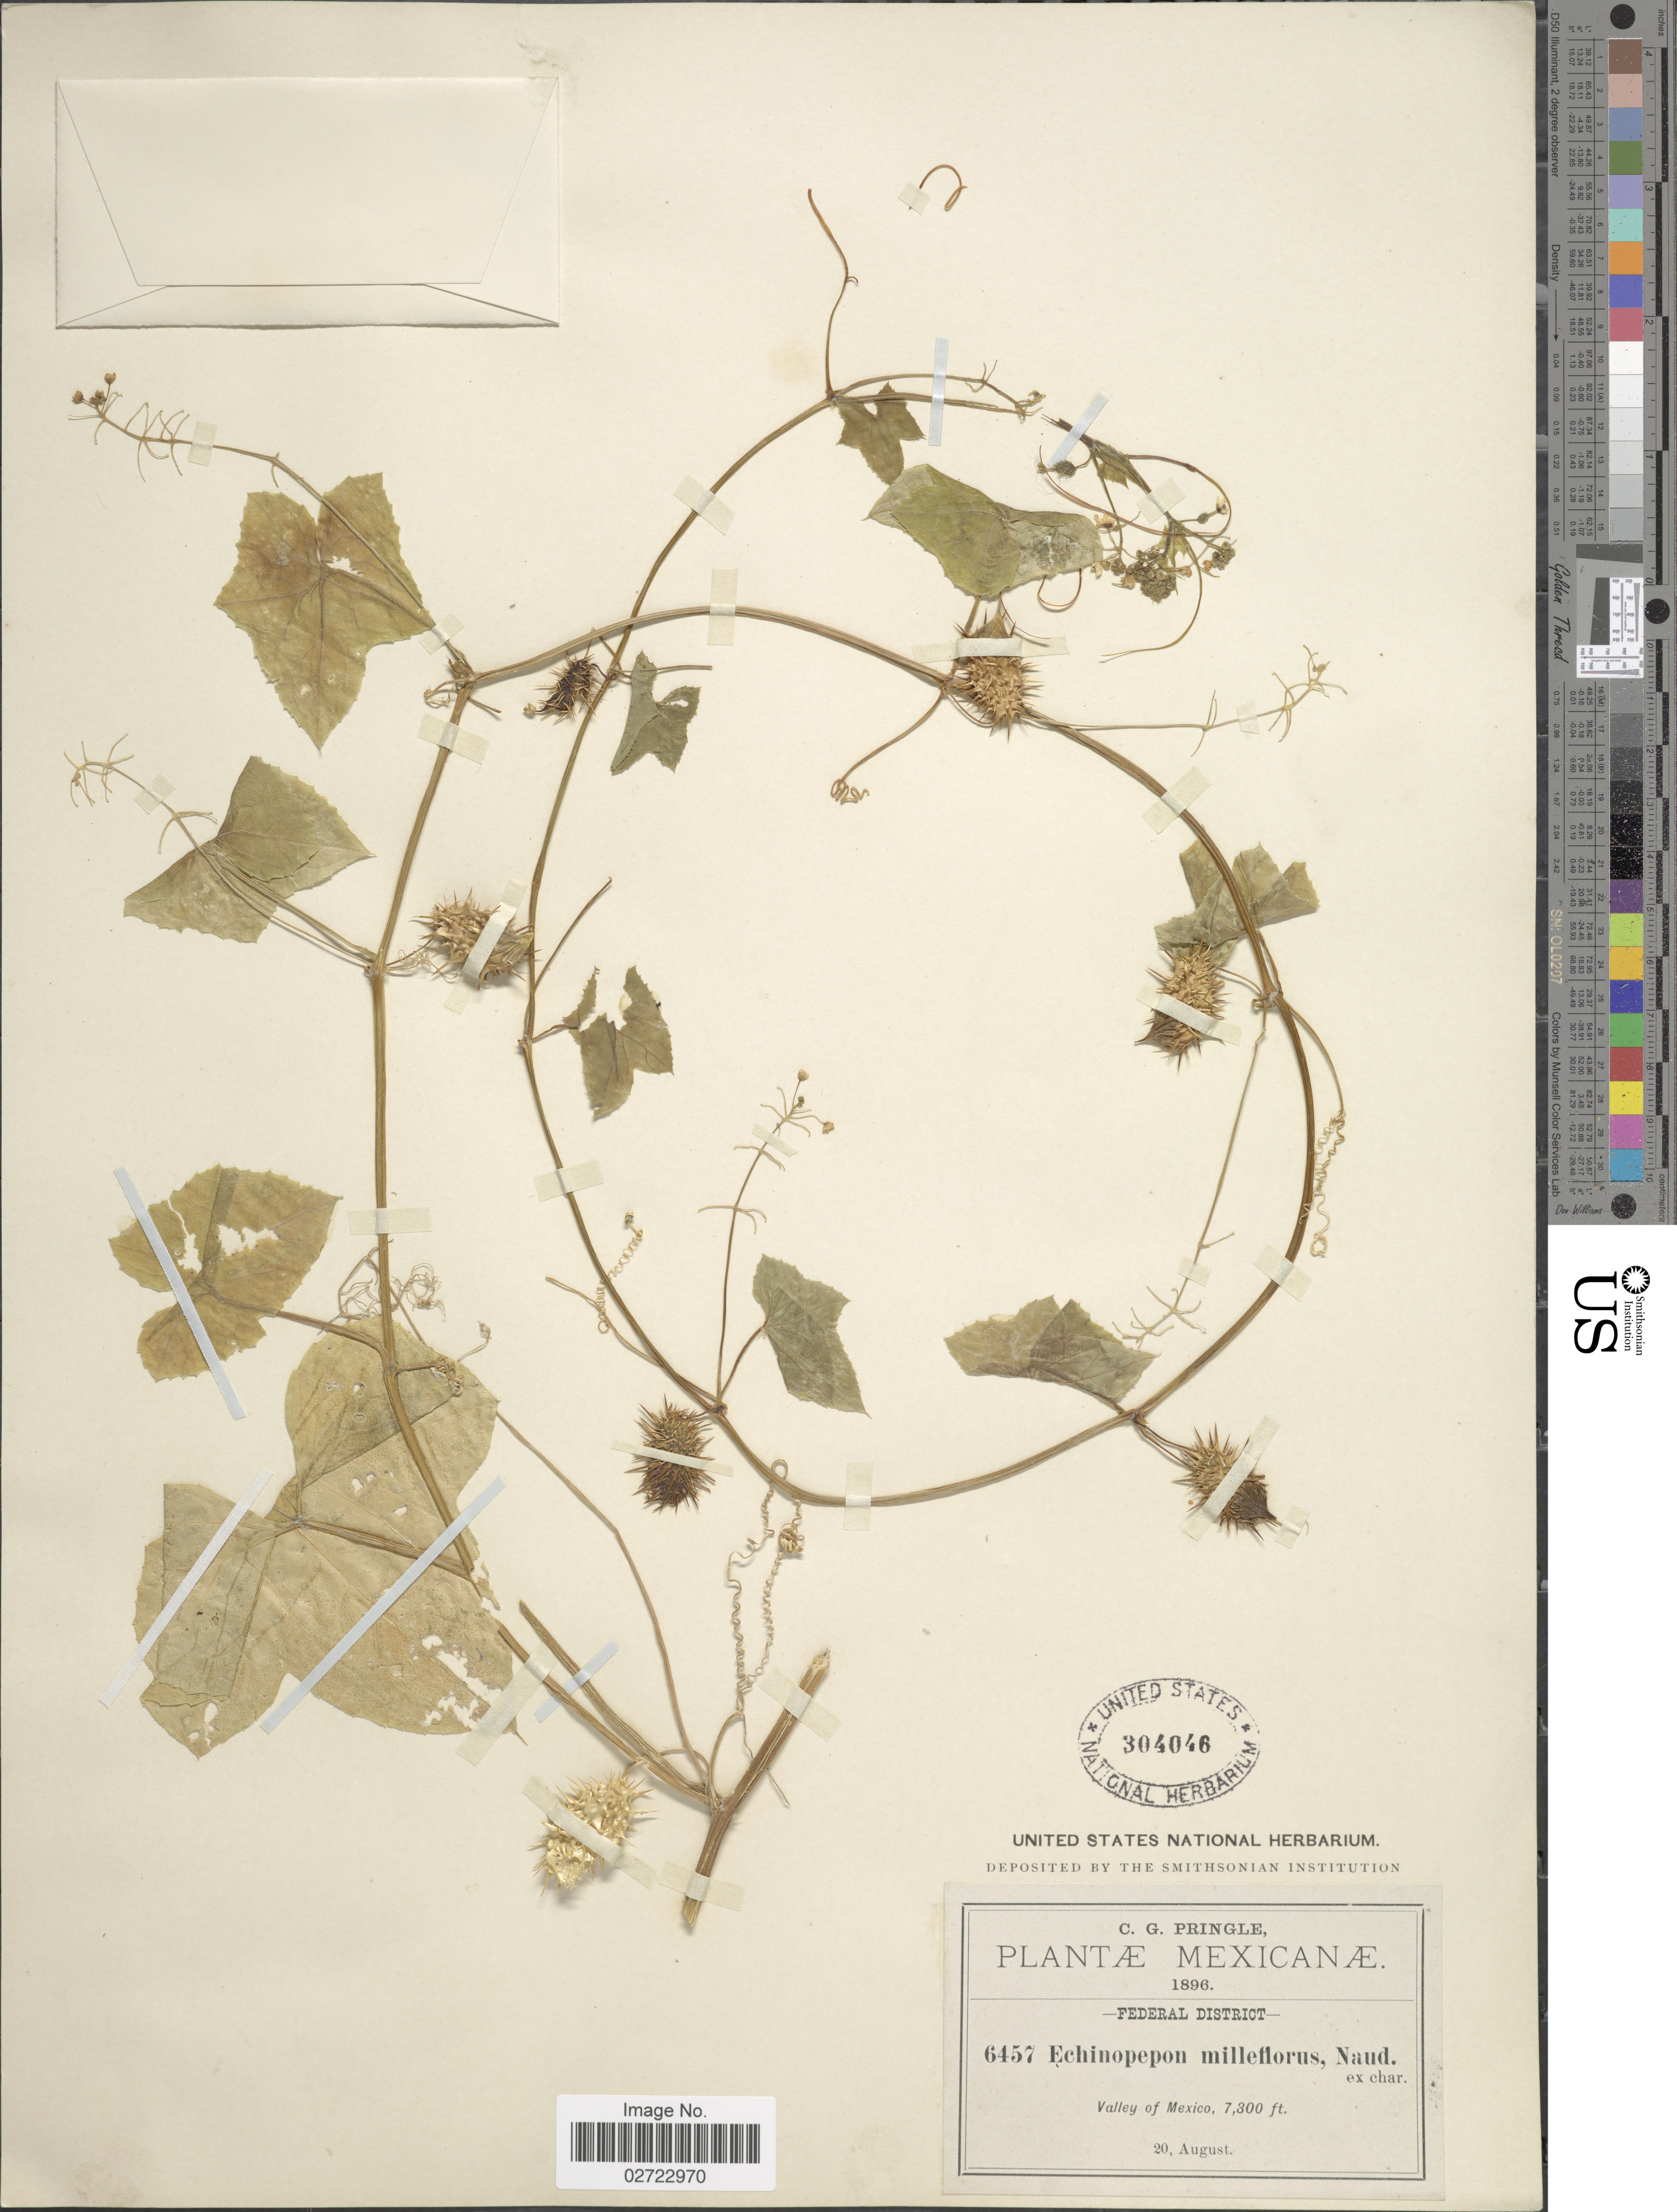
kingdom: Plantae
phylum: Tracheophyta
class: Magnoliopsida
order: Cucurbitales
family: Cucurbitaceae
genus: Echinopepon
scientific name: Echinopepon milleflorus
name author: Naudin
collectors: C. G. Pringle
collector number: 6457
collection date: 1896-08-20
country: Mexico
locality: Federal District, Valley of Mexico.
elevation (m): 2225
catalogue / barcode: US 304046